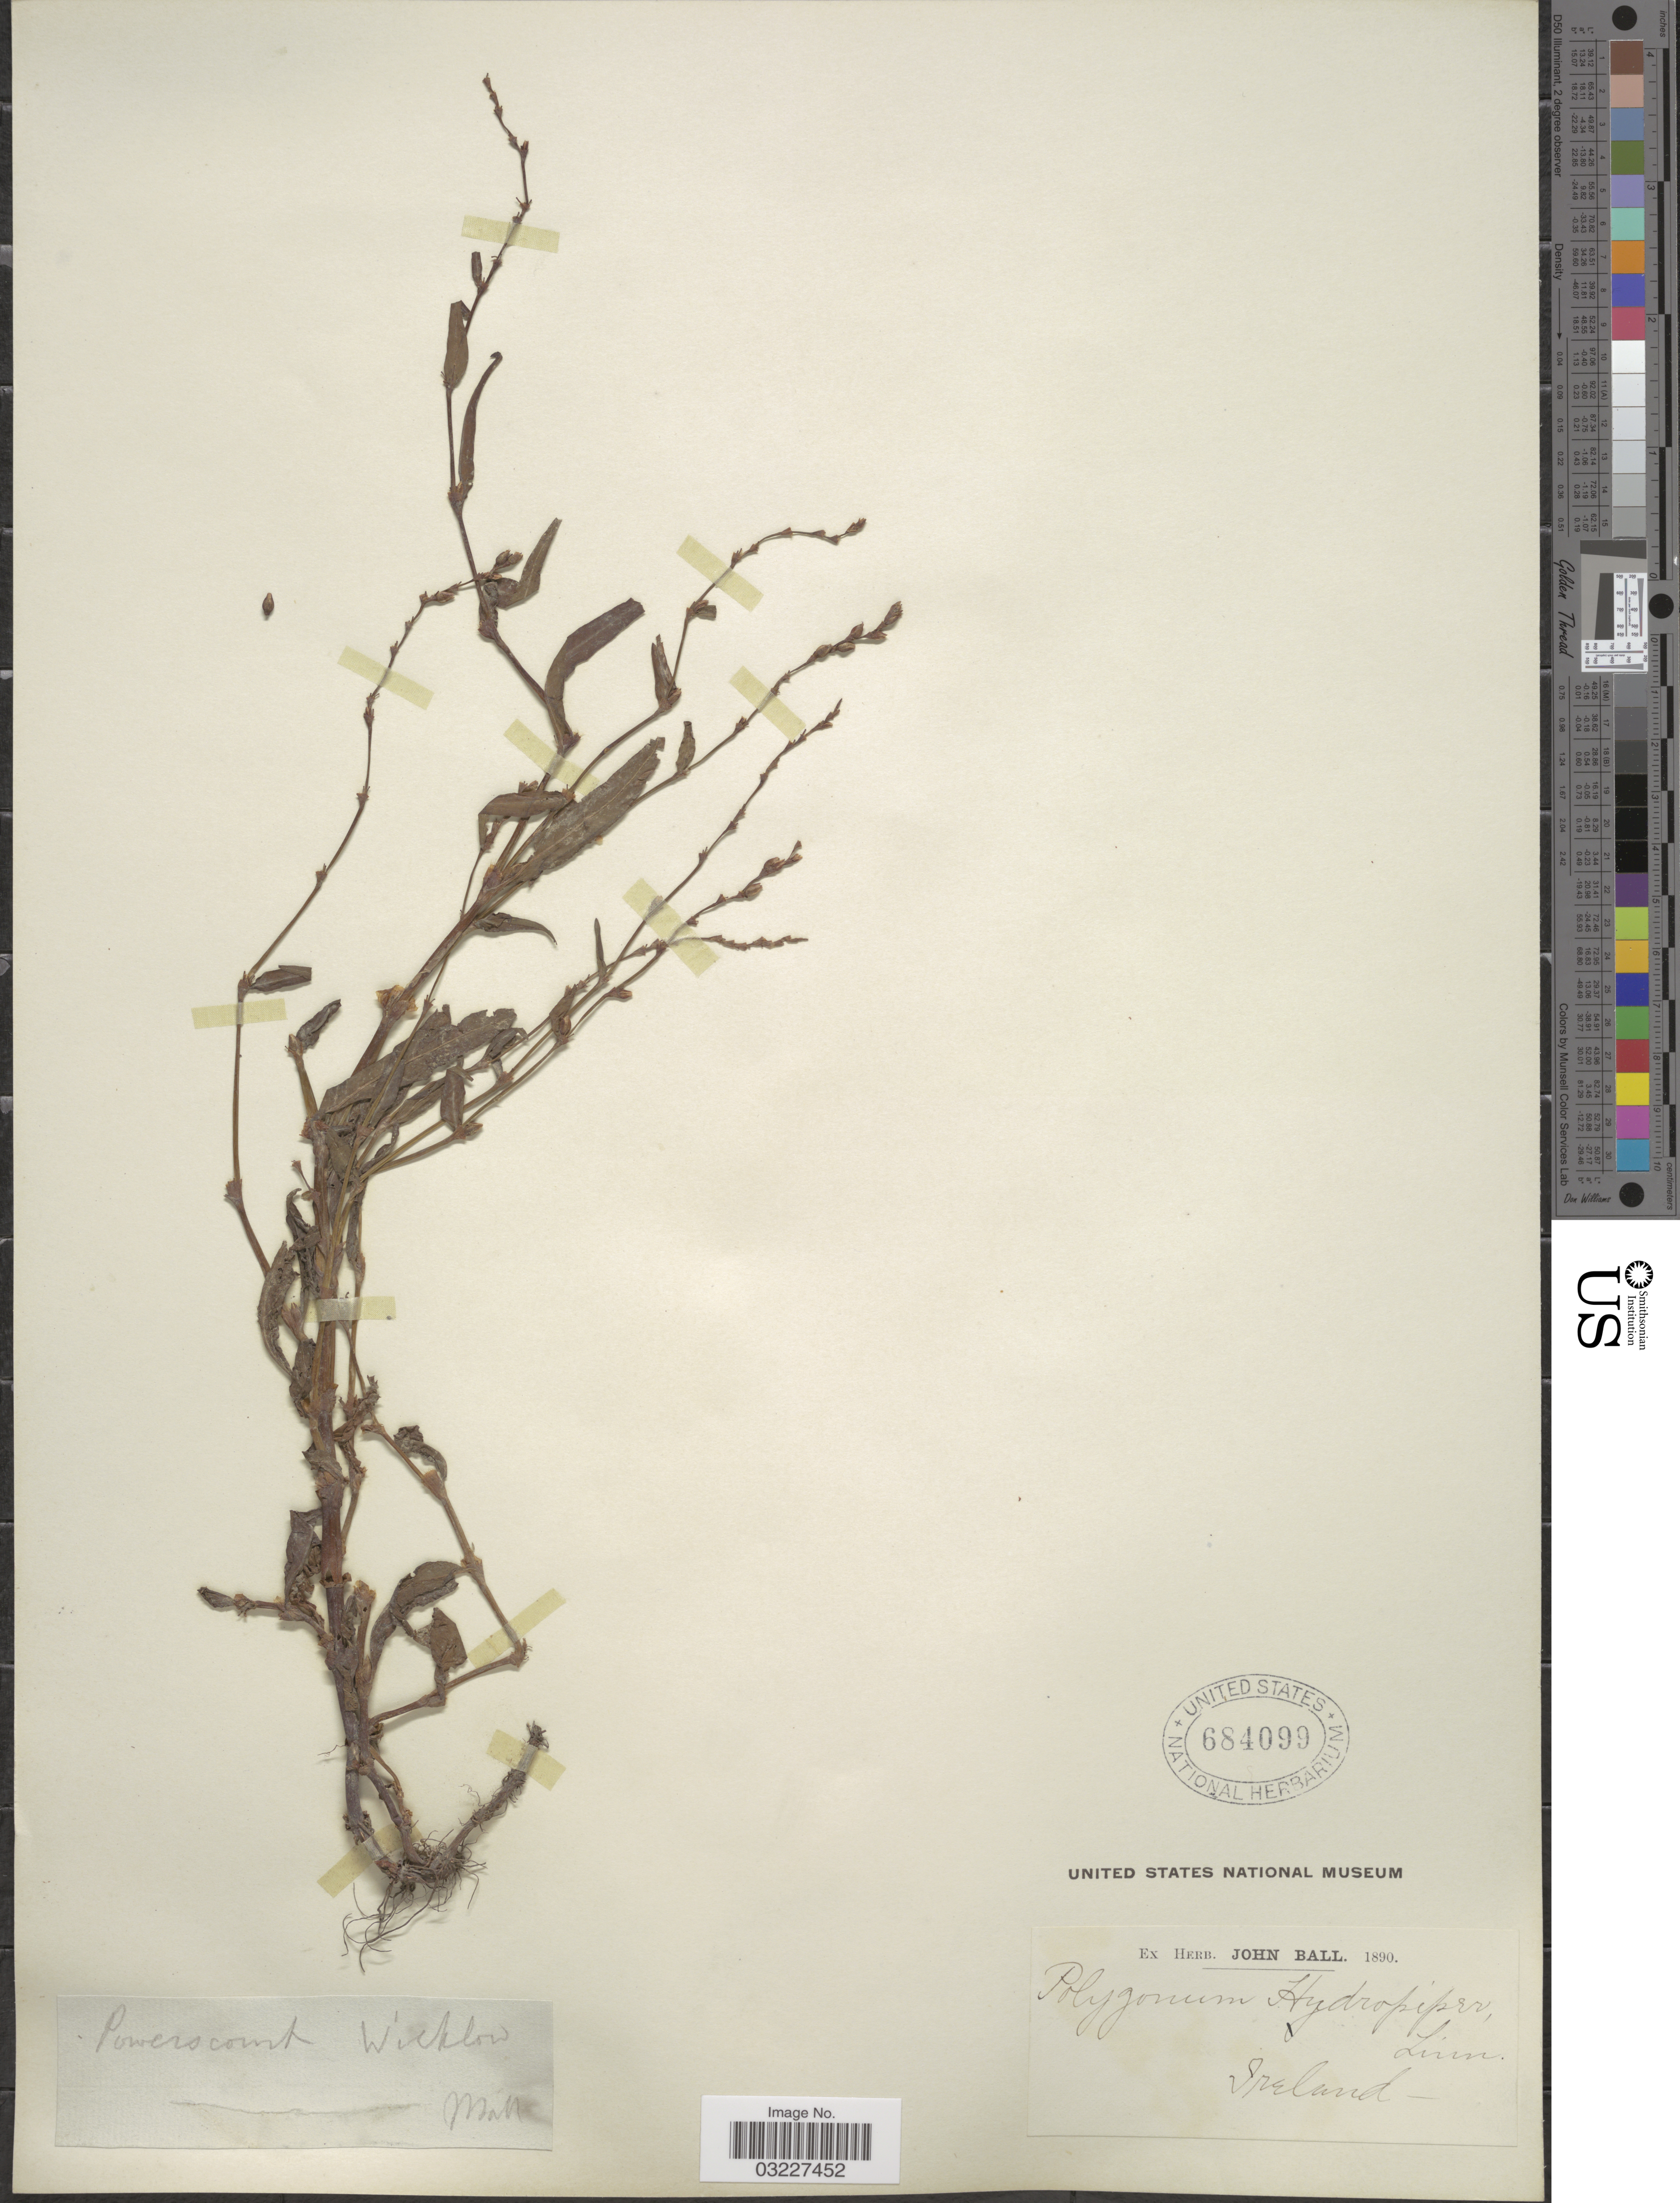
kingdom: Plantae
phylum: Tracheophyta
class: Magnoliopsida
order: Caryophyllales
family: Polygonaceae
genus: Polygonum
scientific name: Polygonum hydropiper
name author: L.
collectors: J. Ball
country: Ireland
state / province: Leinster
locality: Powerscourt, Wicklow.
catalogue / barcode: US 684099